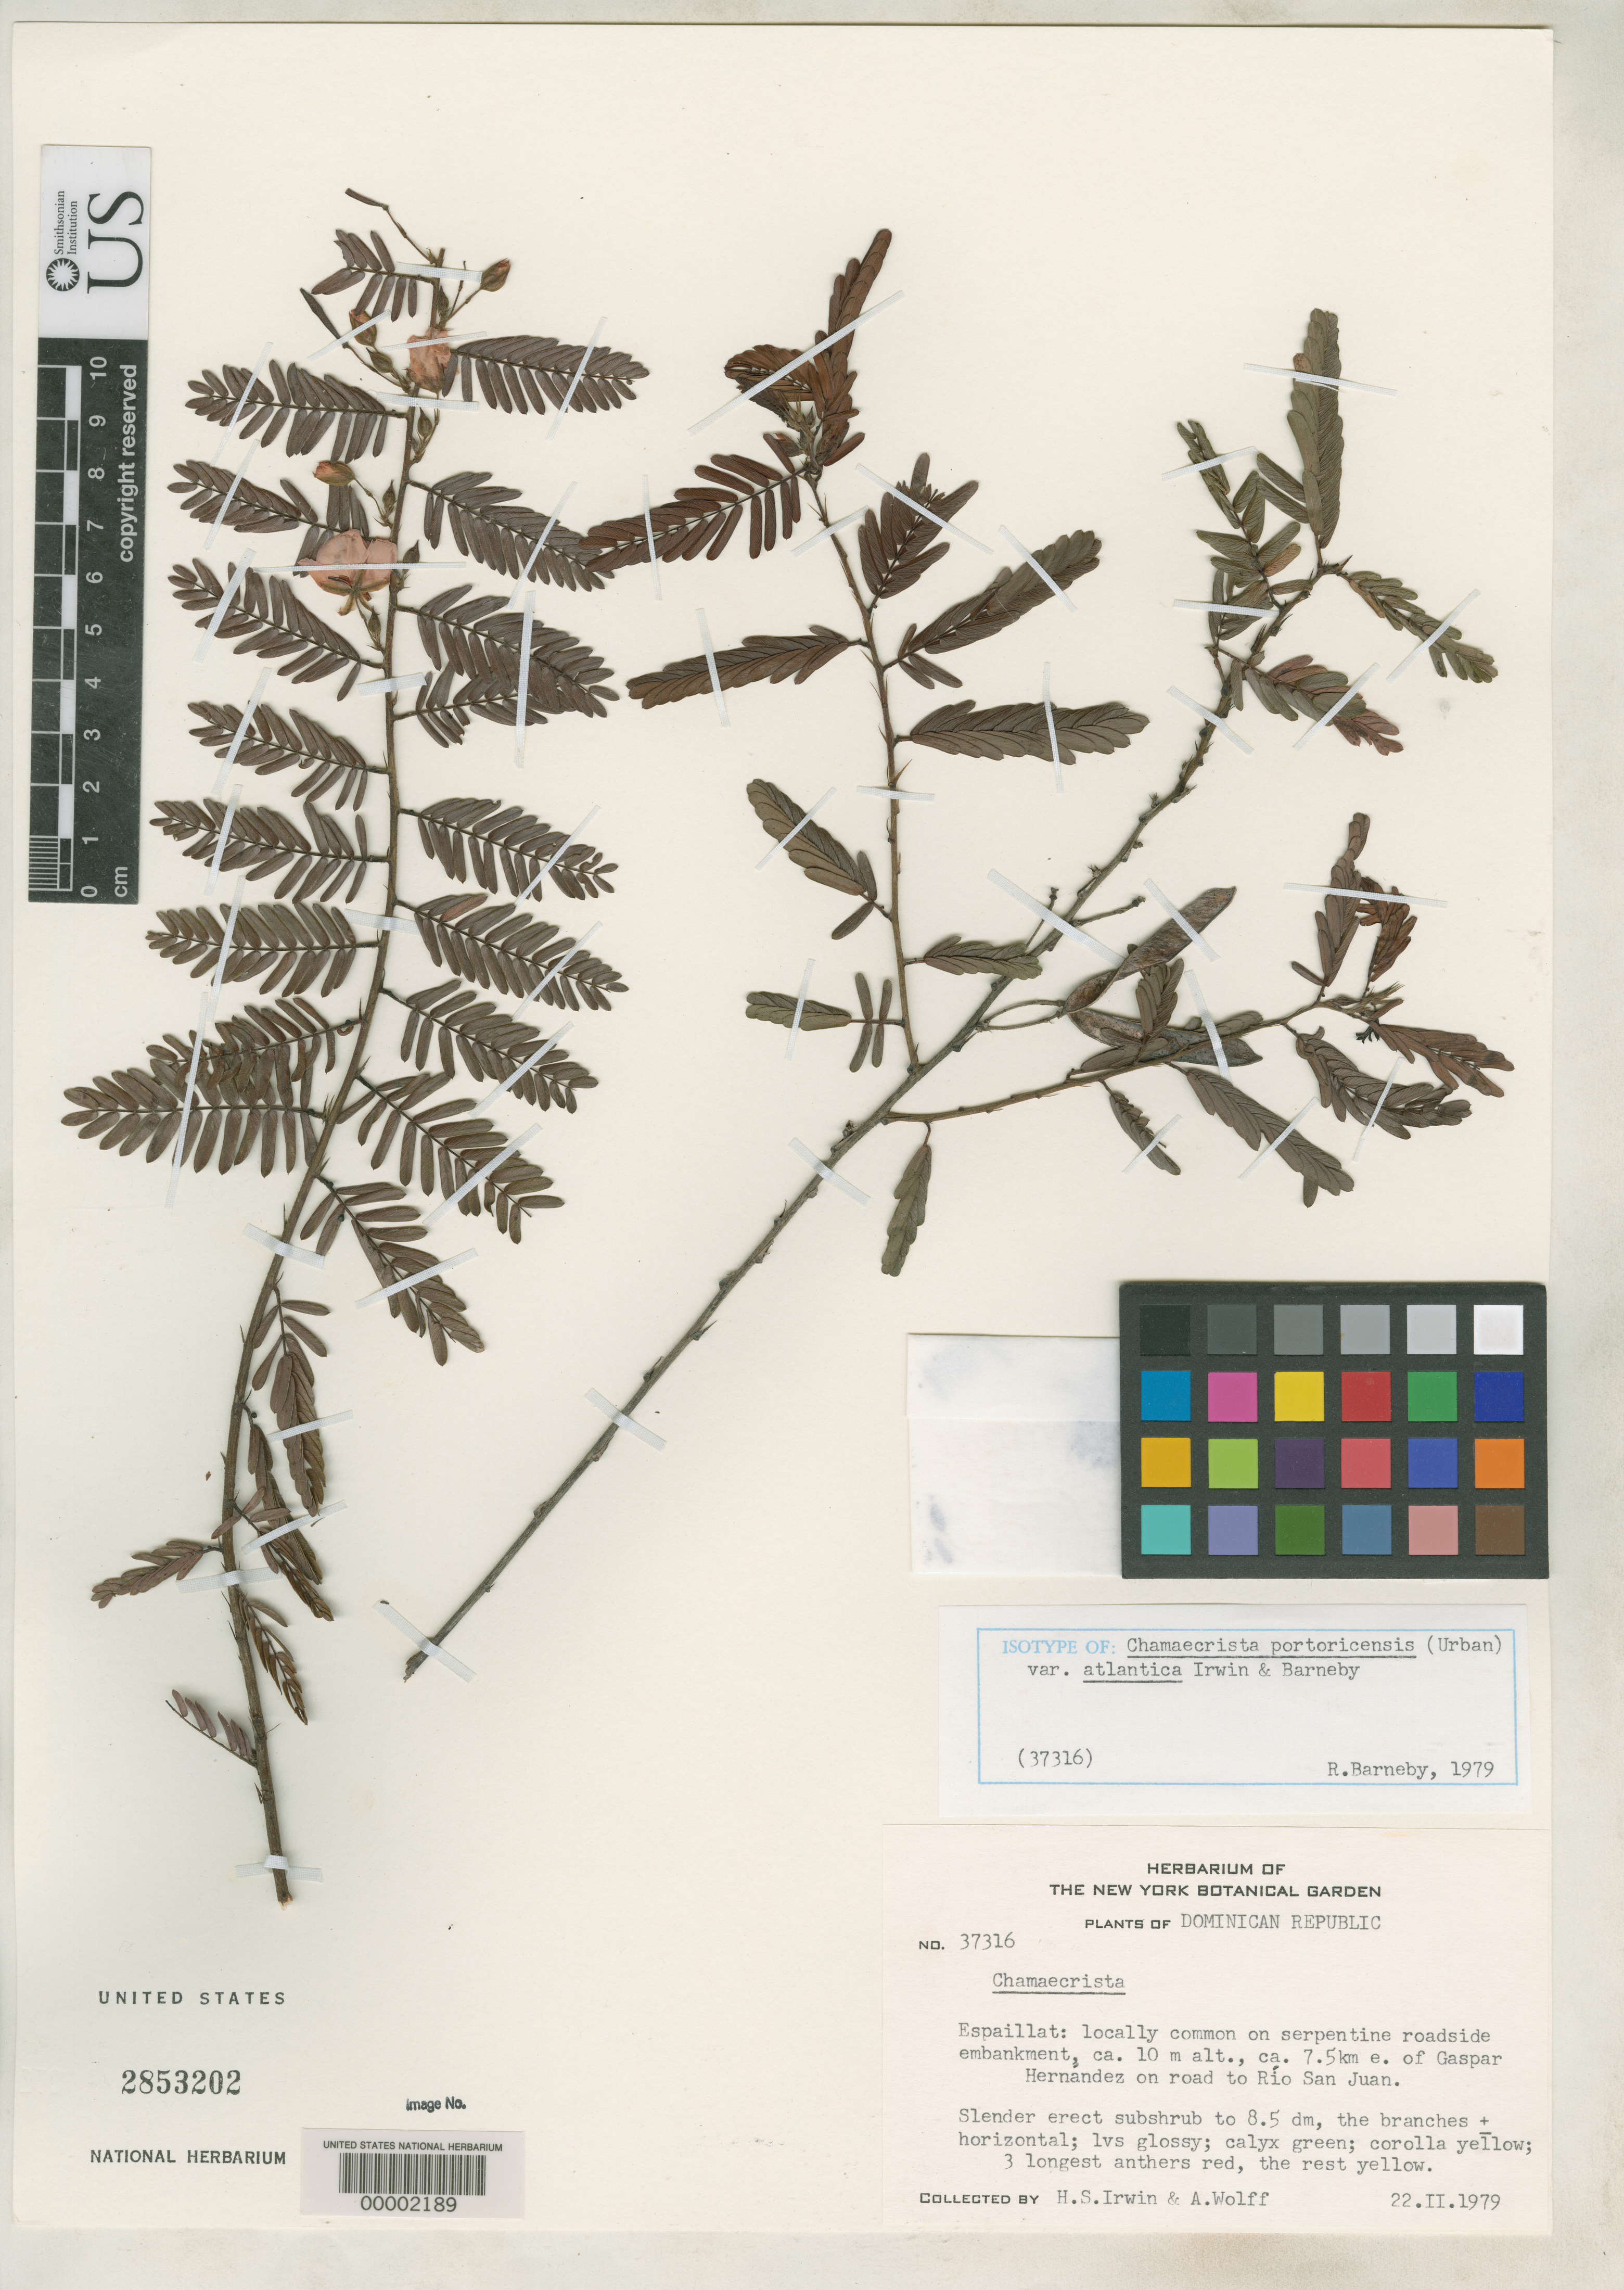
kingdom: Plantae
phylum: Tracheophyta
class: Magnoliopsida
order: Fabales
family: Fabaceae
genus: Chamaecrista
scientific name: Chamaecrista portoricensis var. atlantica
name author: H.S. Irwin & Barneby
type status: Isotype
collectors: H. Irwin & A. Wolff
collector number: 37316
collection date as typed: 22 Feb 1979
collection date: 1979-02-22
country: Dominican Republic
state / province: Espaillat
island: Hispaniola Island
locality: E of Gaspar Hernandez on road to Rio San Juan.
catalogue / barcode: US 2853202